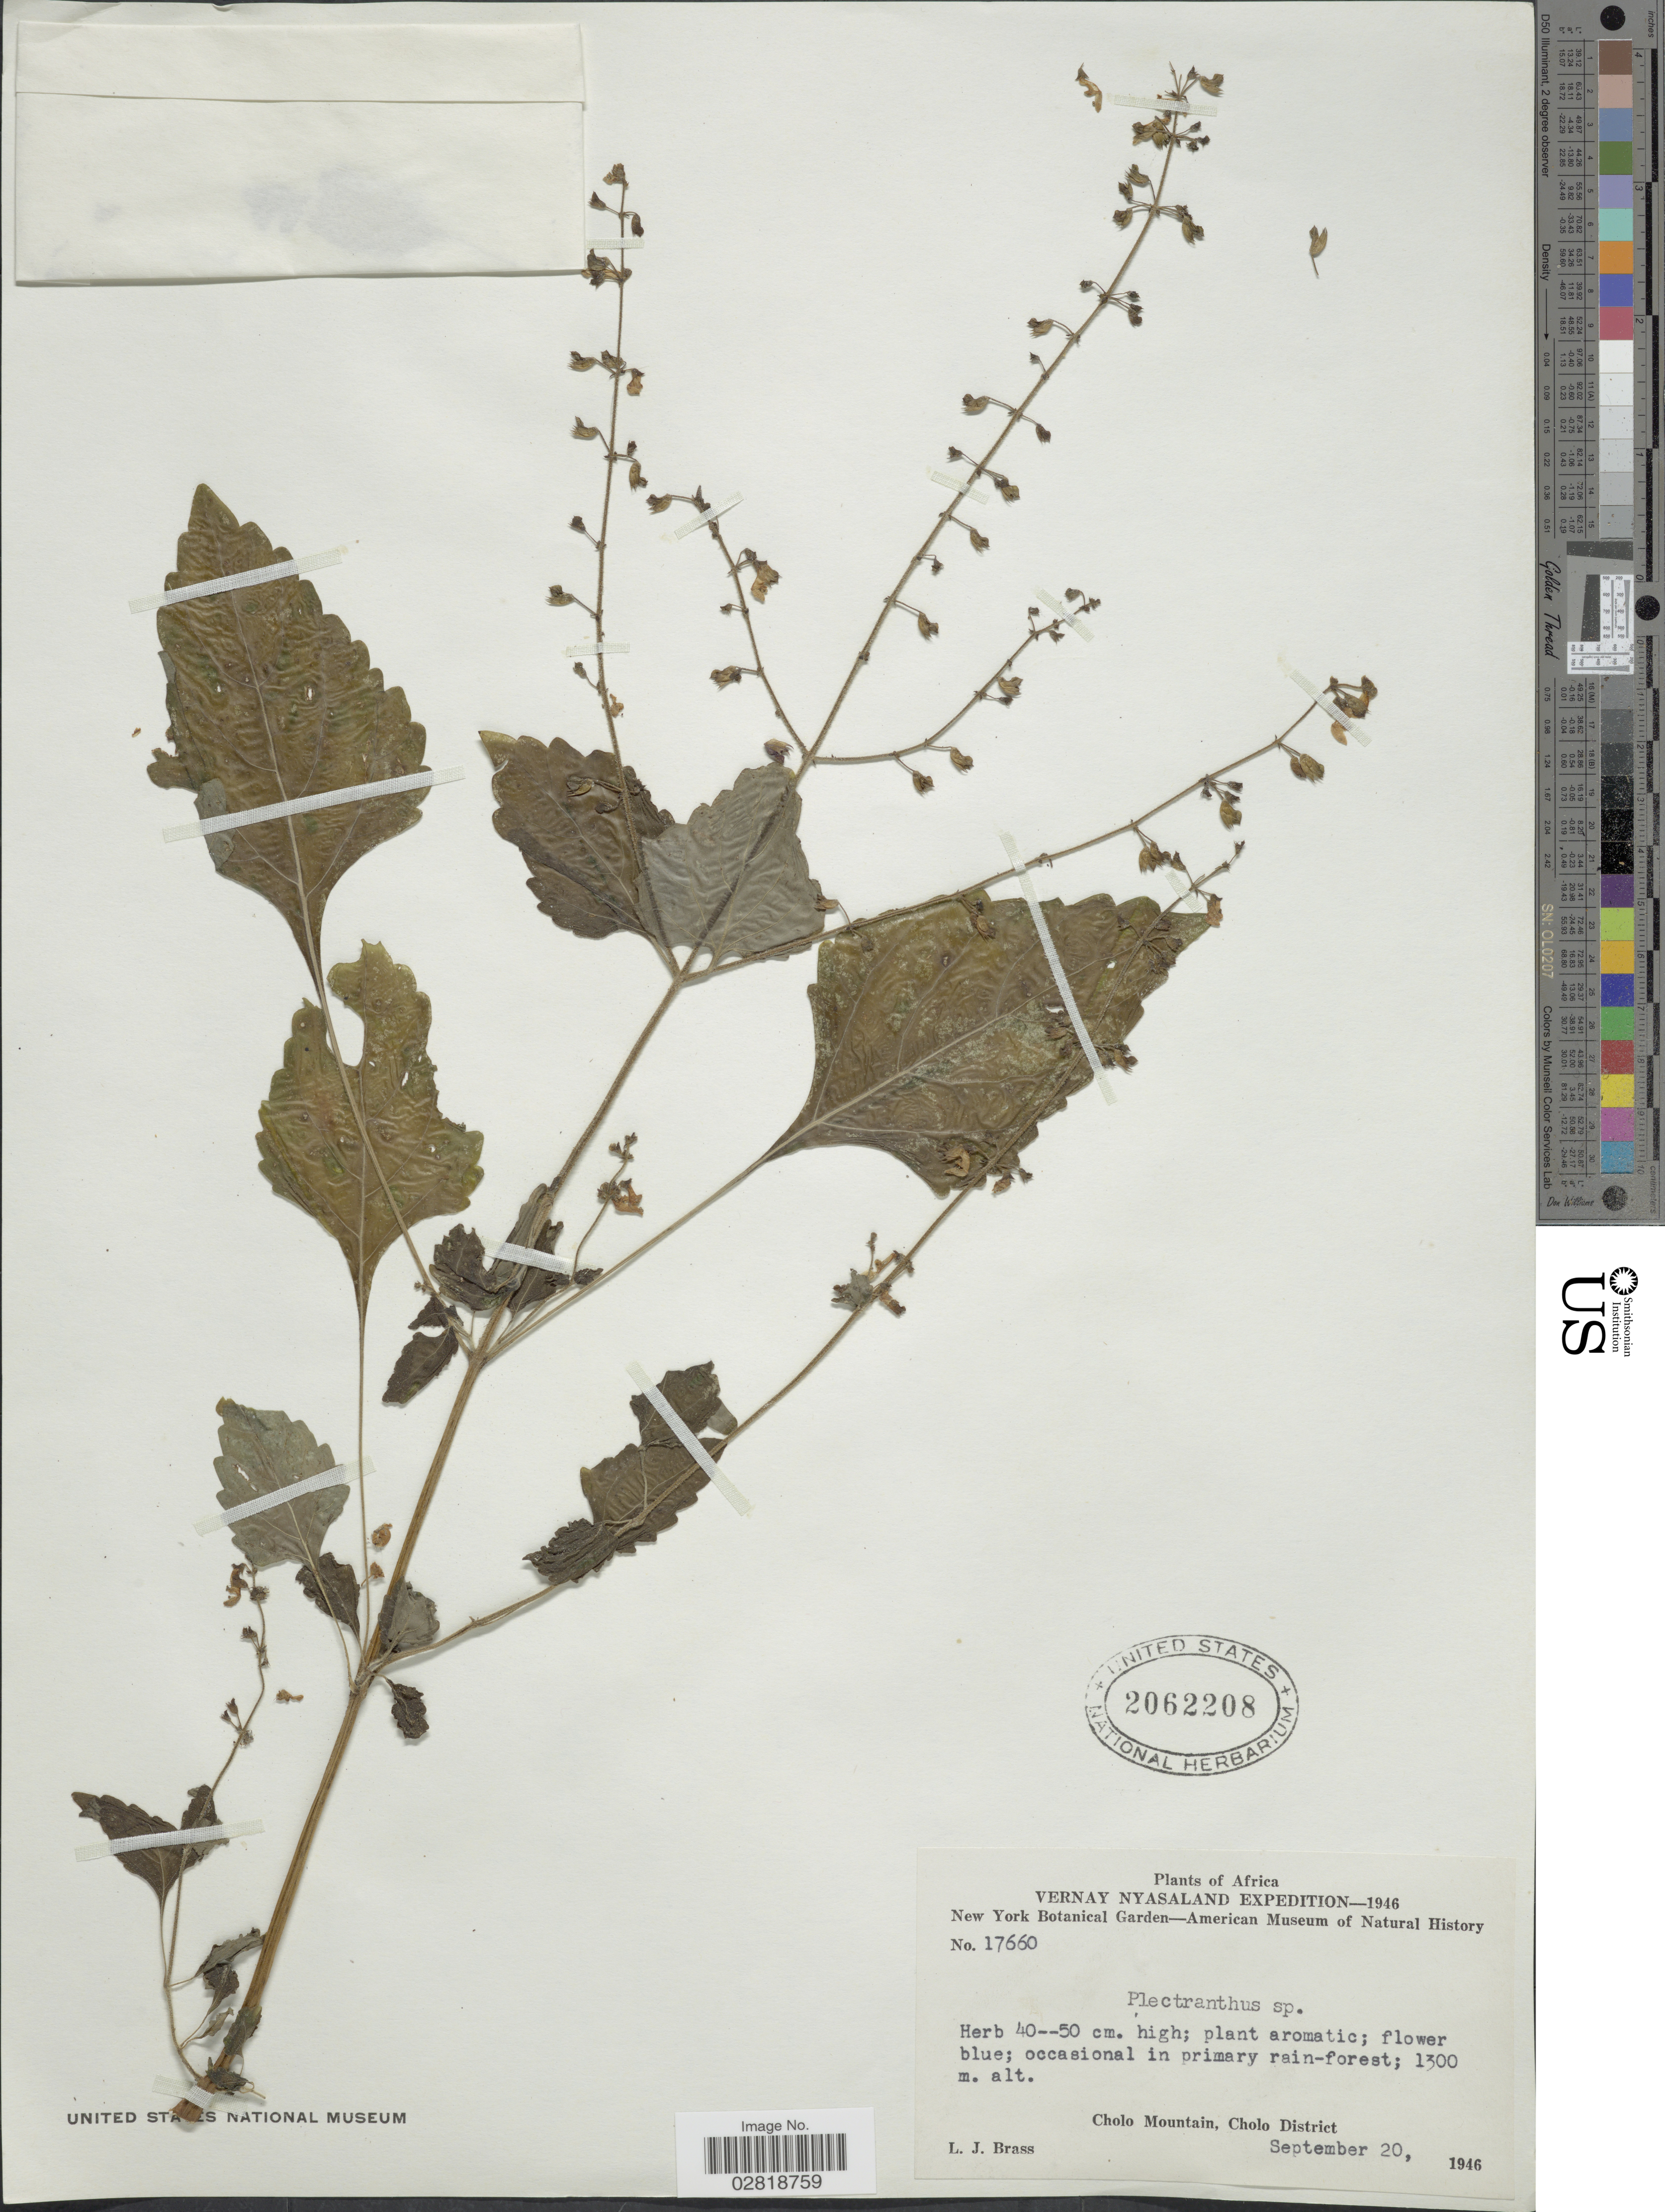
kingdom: Plantae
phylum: Tracheophyta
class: Magnoliopsida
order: Lamiales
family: Lamiaceae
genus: Plectranthus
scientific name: Plectranthus sp.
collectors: L. J. Brass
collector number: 17660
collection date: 1946-09-20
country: Malawi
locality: Vernay Nyasaland. Cholo Mountain, Cholo District.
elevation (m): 1300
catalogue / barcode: US 2062208